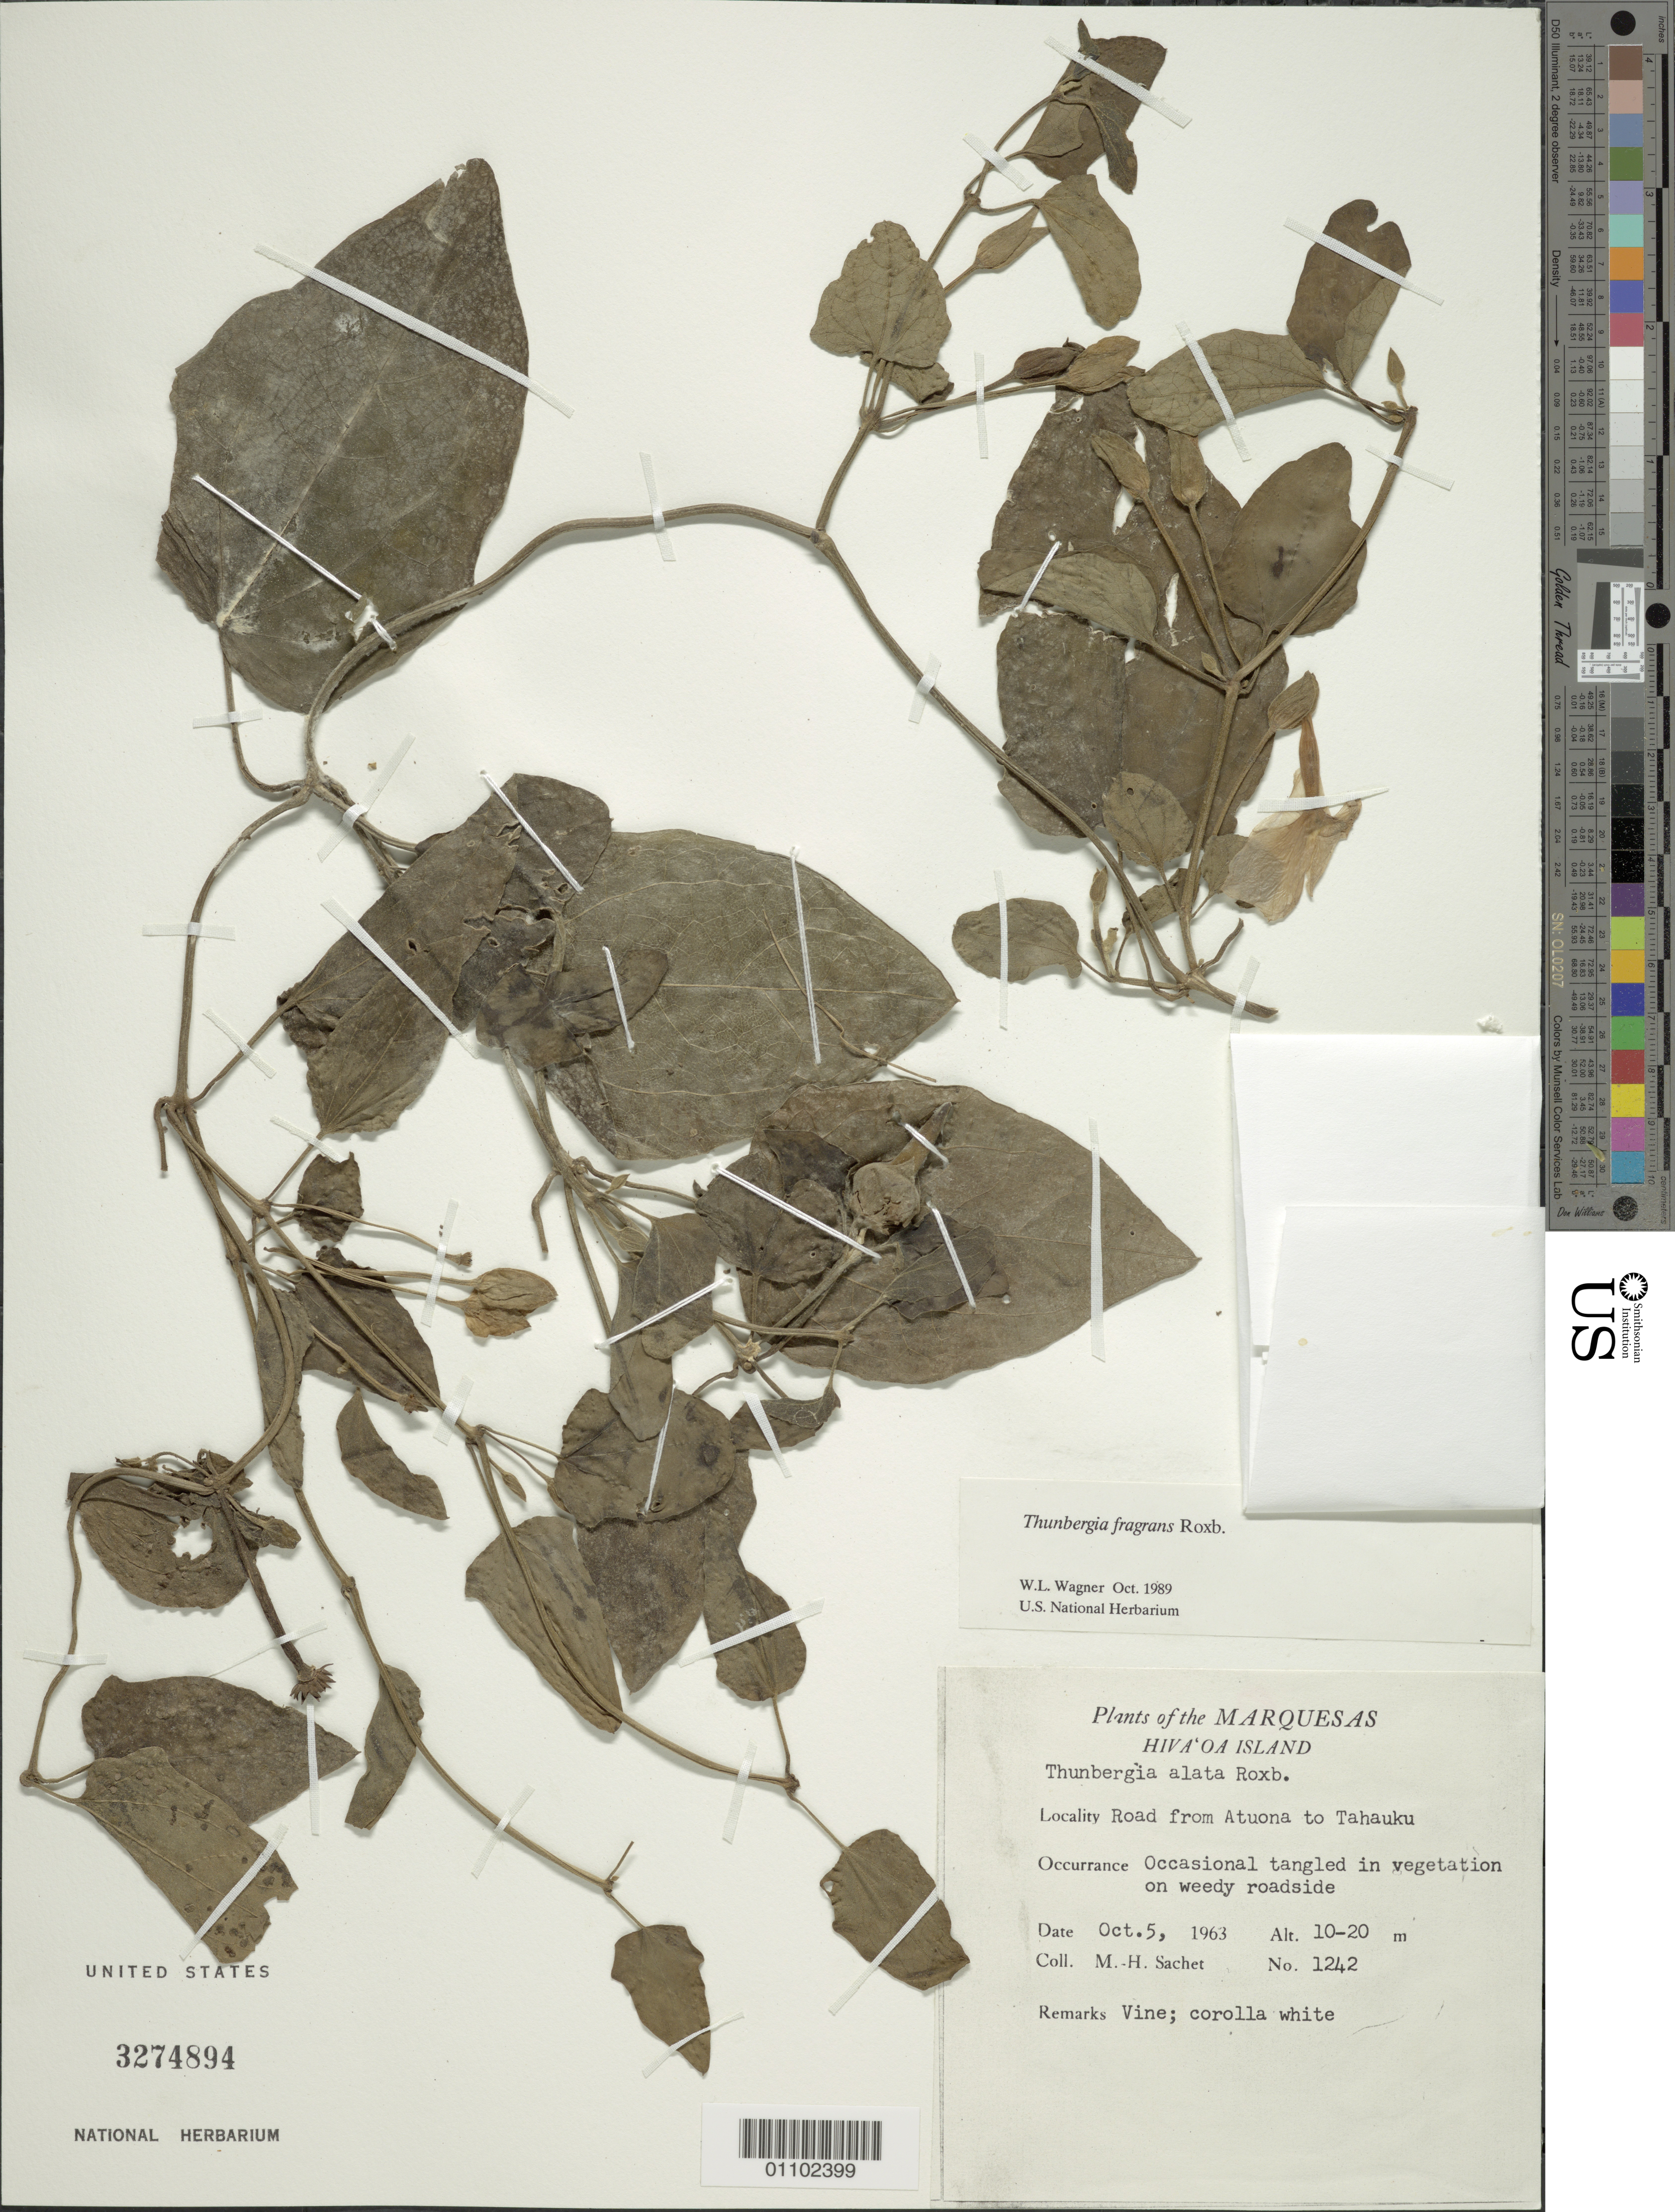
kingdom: Plantae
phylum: Tracheophyta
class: Magnoliopsida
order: Lamiales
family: Acanthaceae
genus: Thunbergia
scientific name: Thunbergia fragrans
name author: Roxb.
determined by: Wagner, W. L., (BOT), Smithsonian Institution - National Museum of Natural History (UNITED STATES)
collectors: M.-H. Sachet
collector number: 1242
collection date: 1963-10-05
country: French Polynesia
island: Hiva Oa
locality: road from Atuona to Tahauku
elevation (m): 10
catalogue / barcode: US 3274894